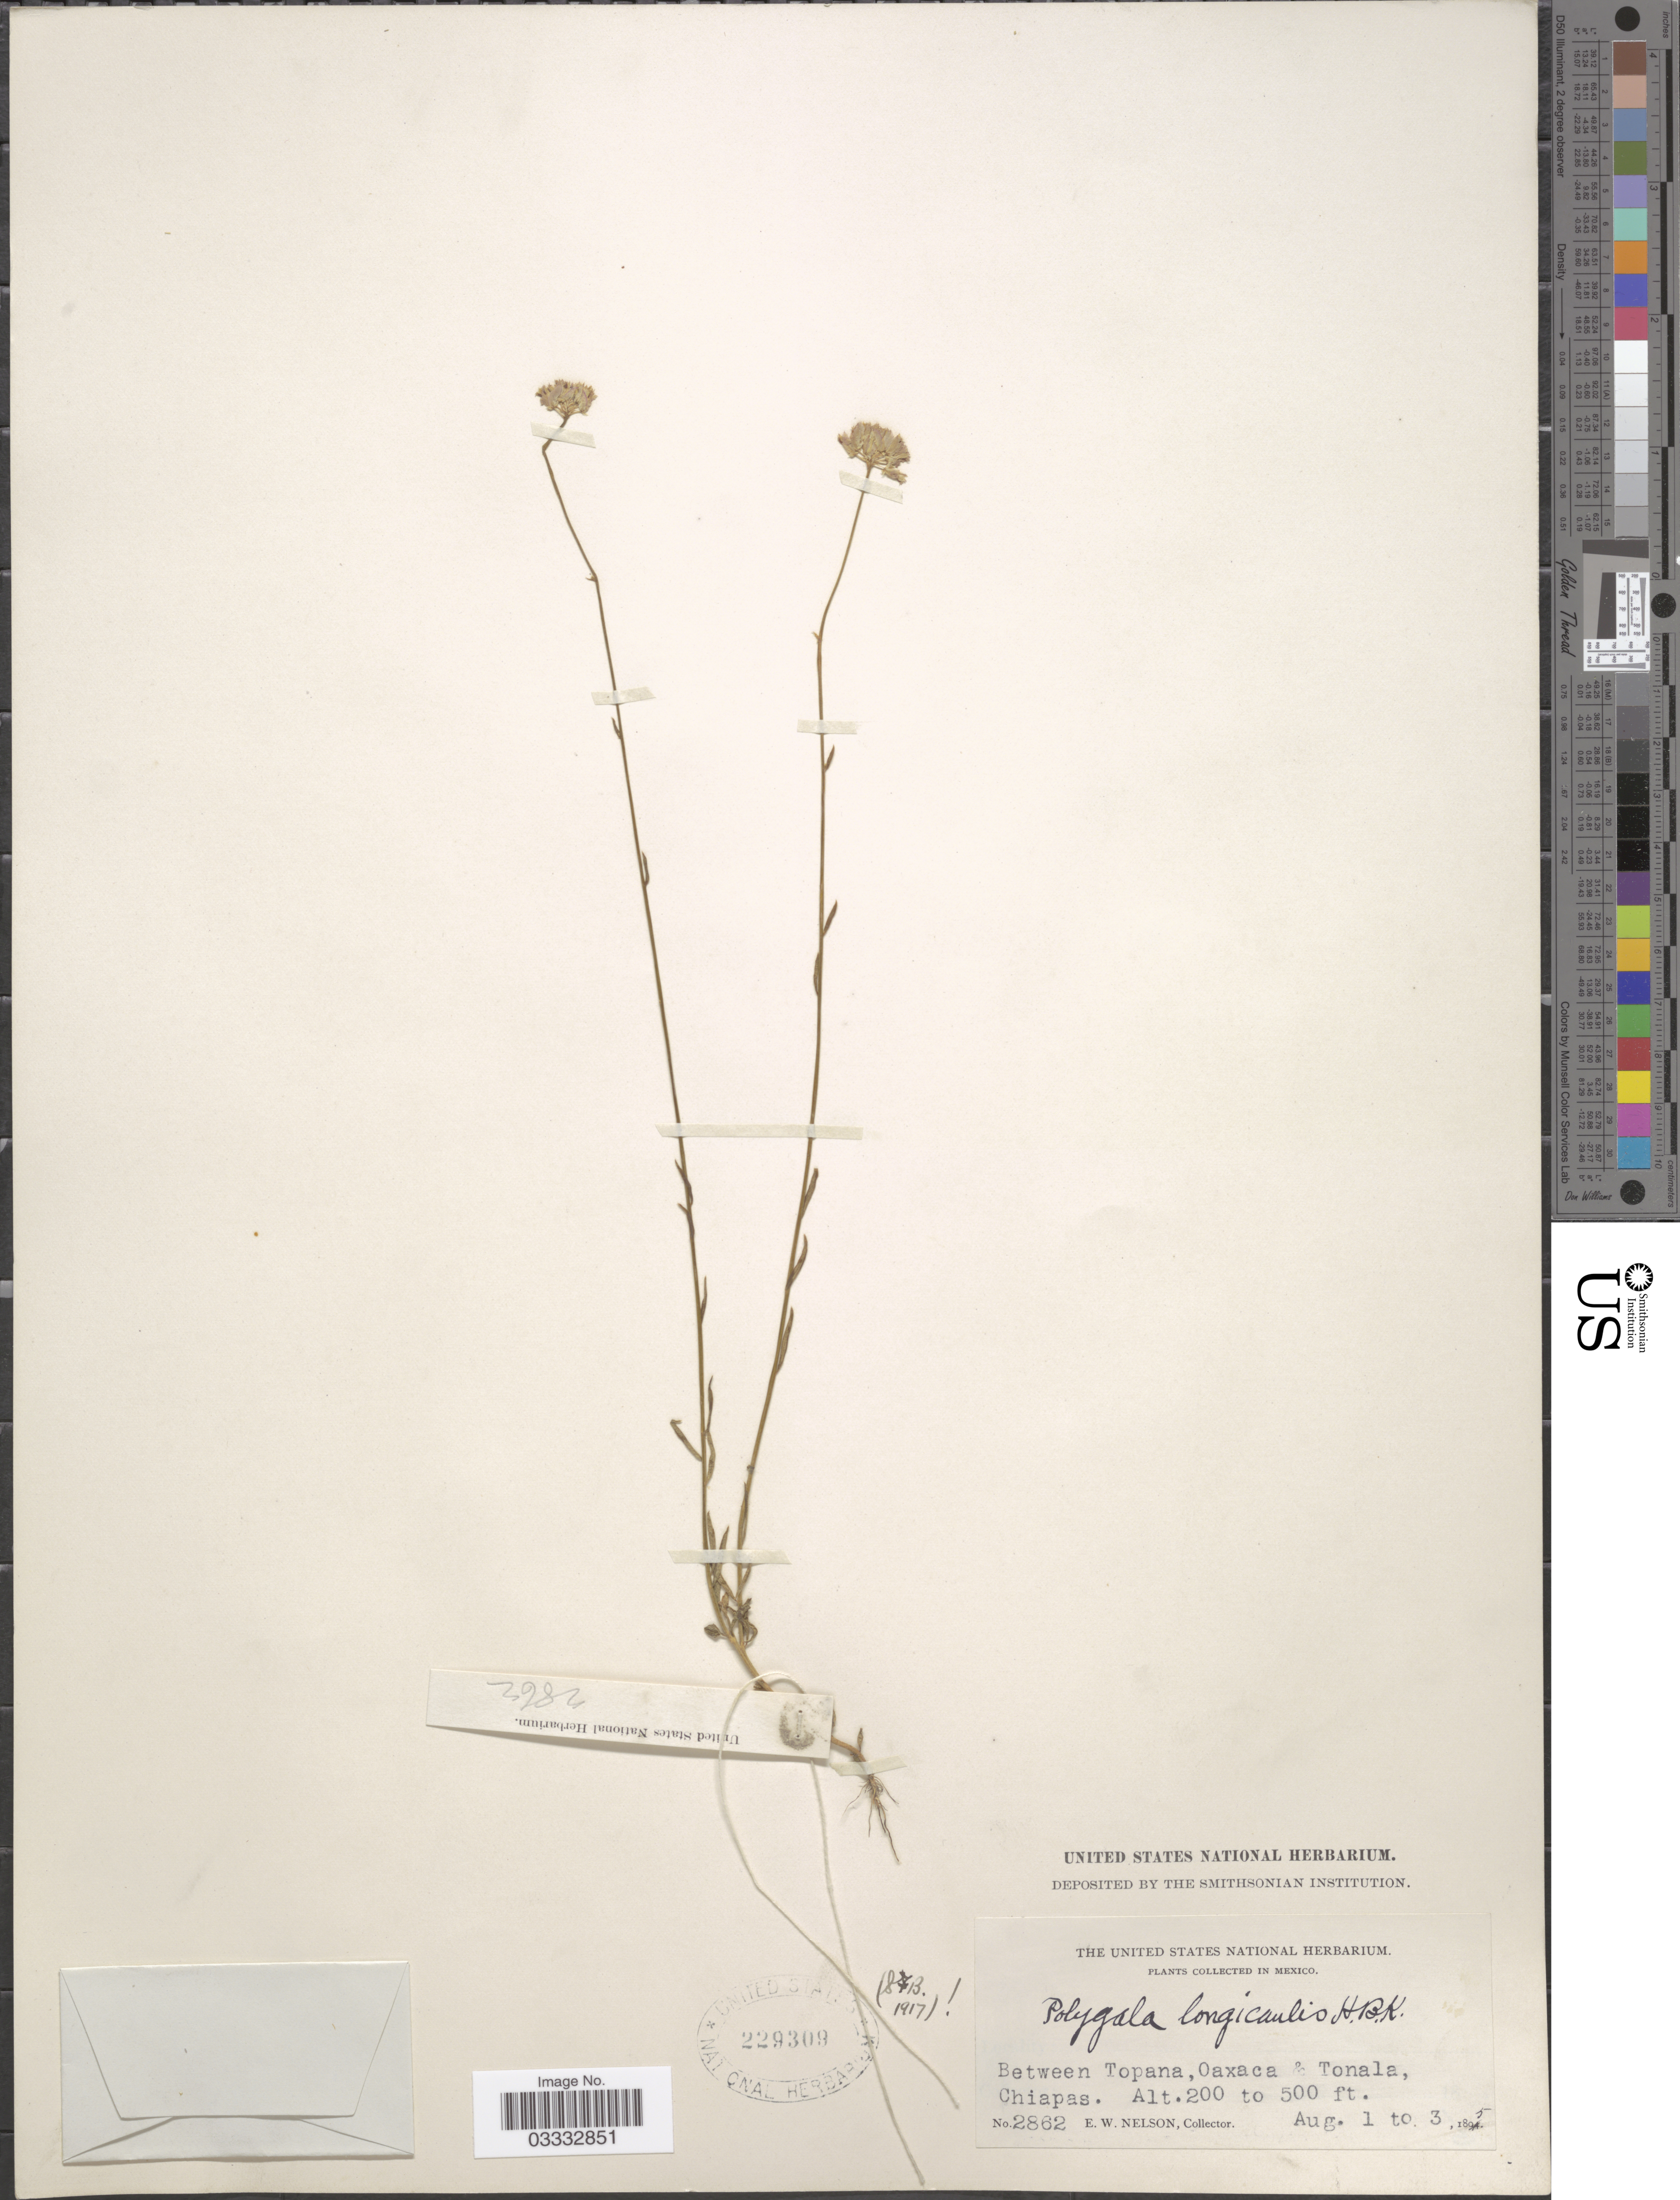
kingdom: Plantae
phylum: Tracheophyta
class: Magnoliopsida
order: Fabales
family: Polygalaceae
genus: Polygala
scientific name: Polygala longicaulis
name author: Kunth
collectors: E. W. Nelson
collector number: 2862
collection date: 1895-08-01/1895-08-03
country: Mexico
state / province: Chiapas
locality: Between Topana, Oaxaca & Tonala.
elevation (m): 61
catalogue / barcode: US 229309